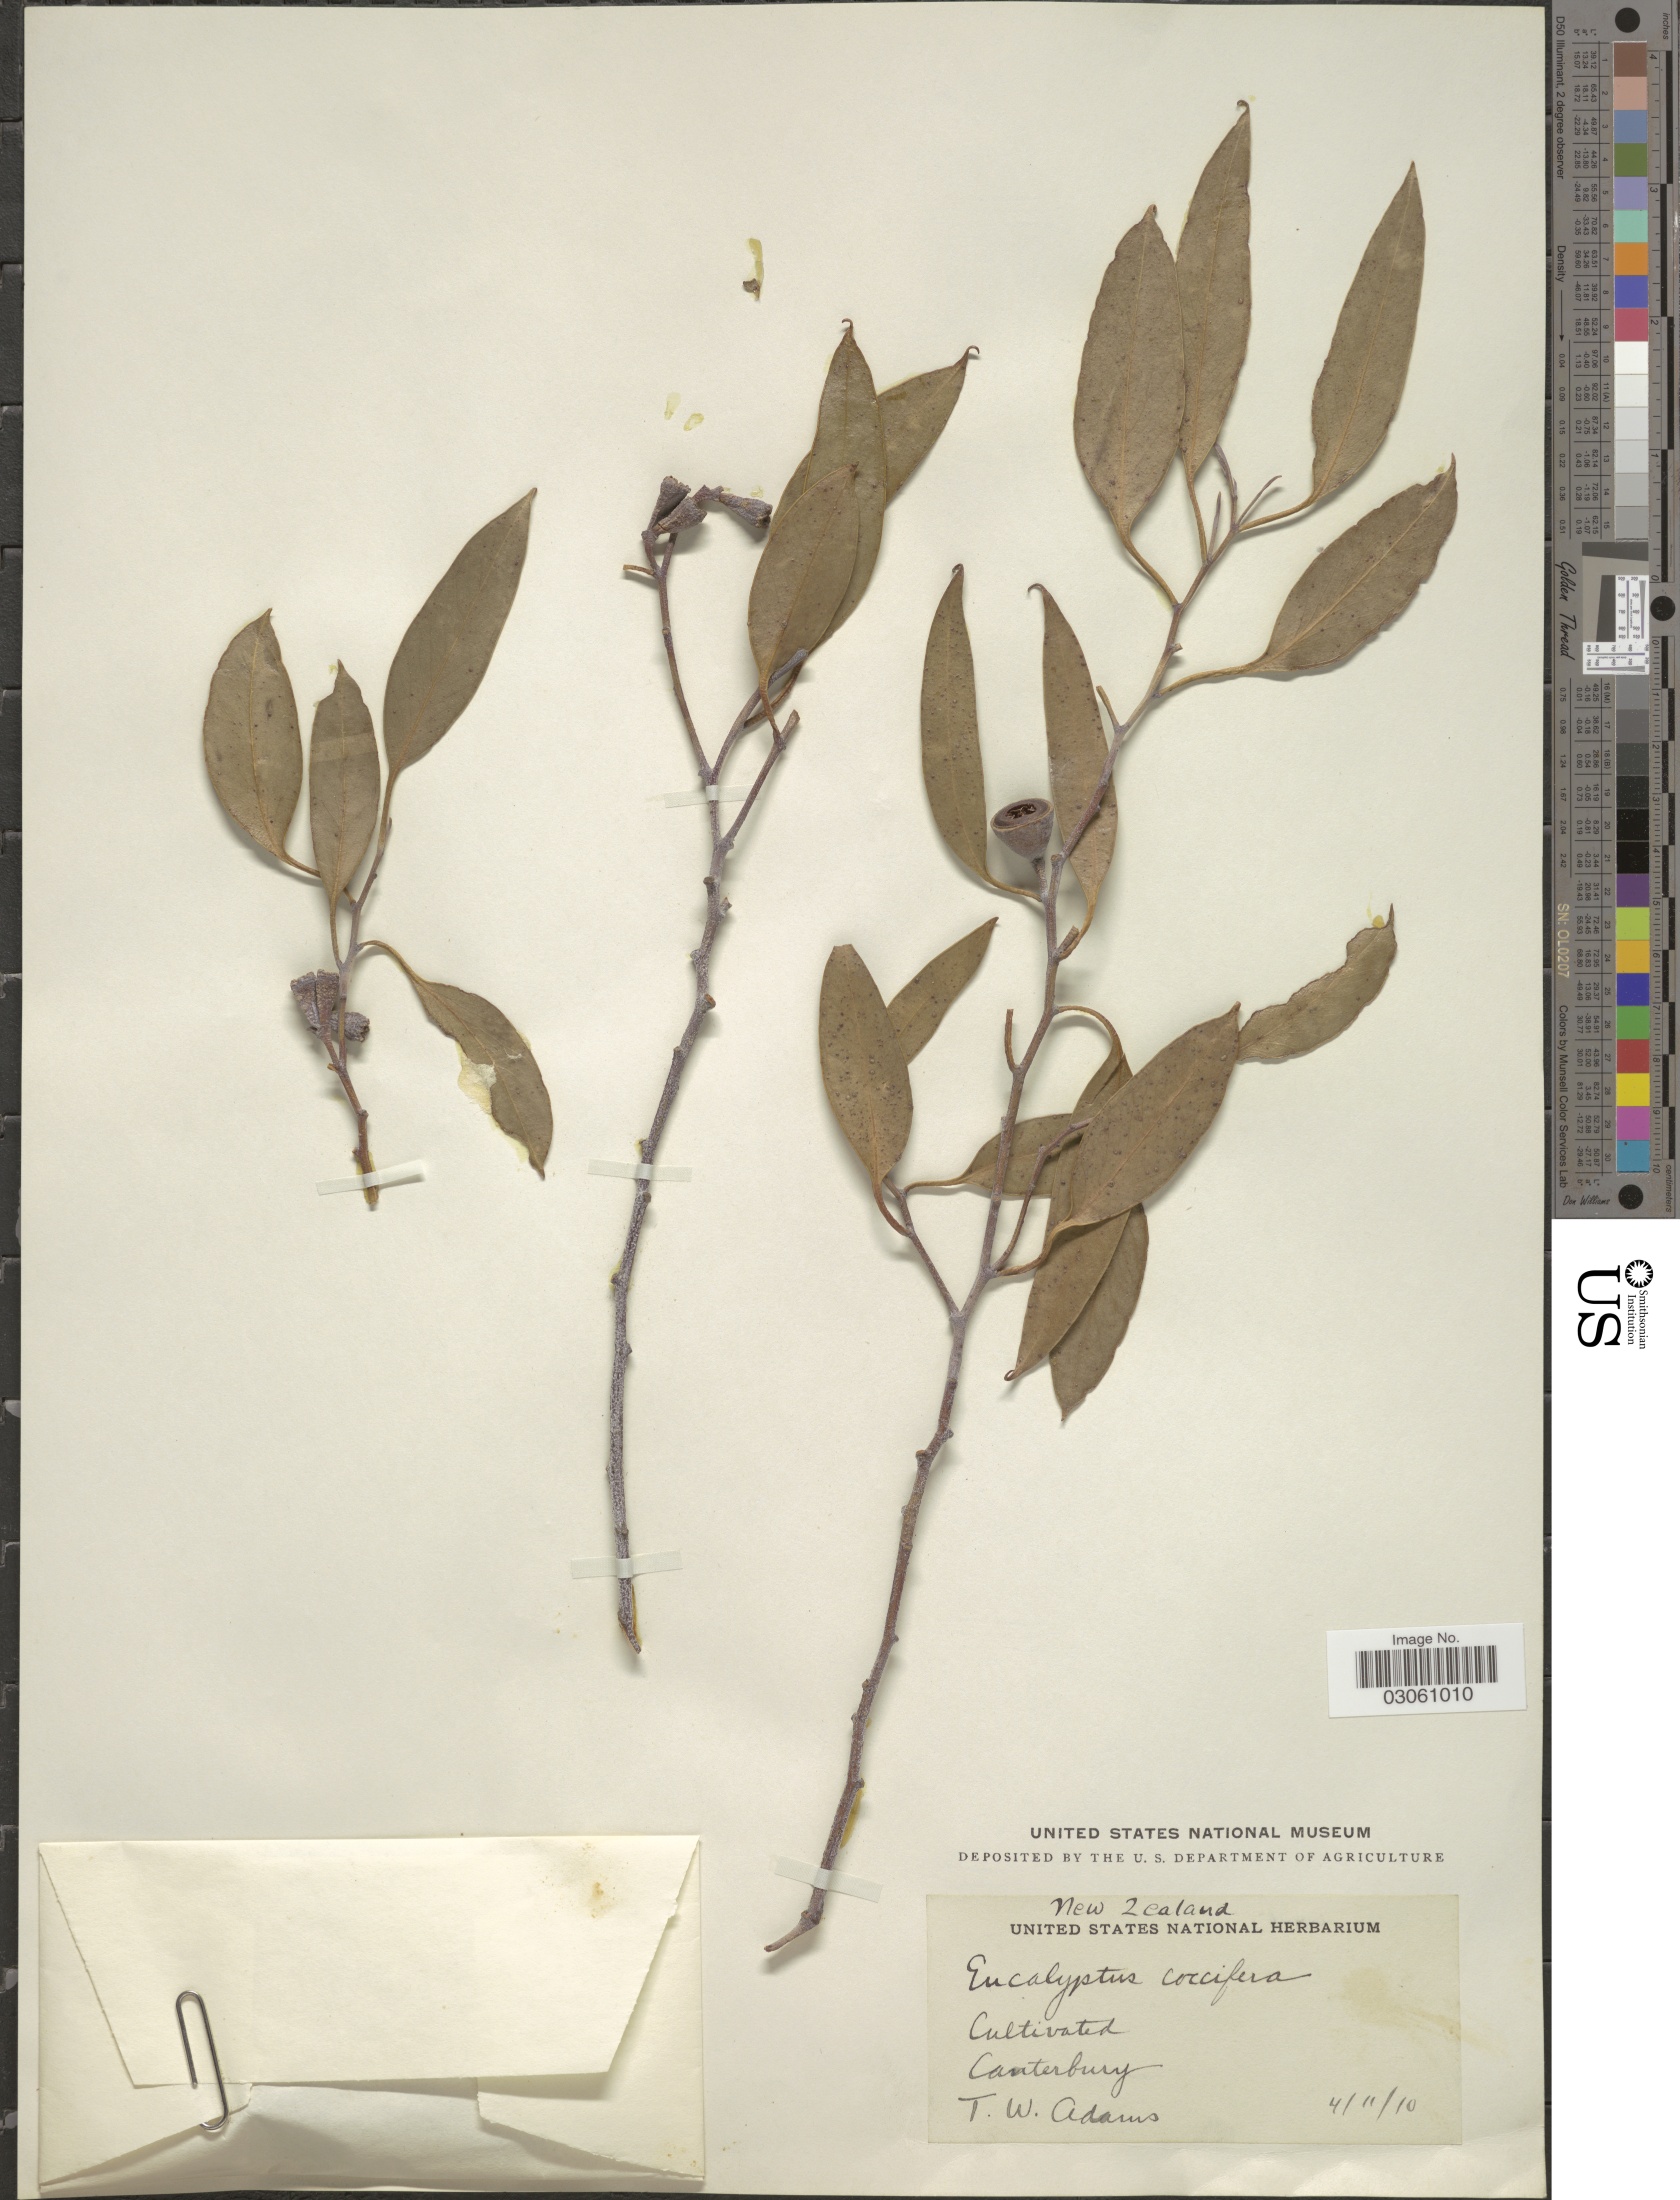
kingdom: Plantae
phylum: Tracheophyta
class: Magnoliopsida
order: Myrtales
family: Myrtaceae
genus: Eucalyptus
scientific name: Eucalyptus coccifera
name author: Hook. f.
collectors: T. Adams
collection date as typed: Transcribed d/m/y: 4/11/10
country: New Zealand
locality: Canterbury.